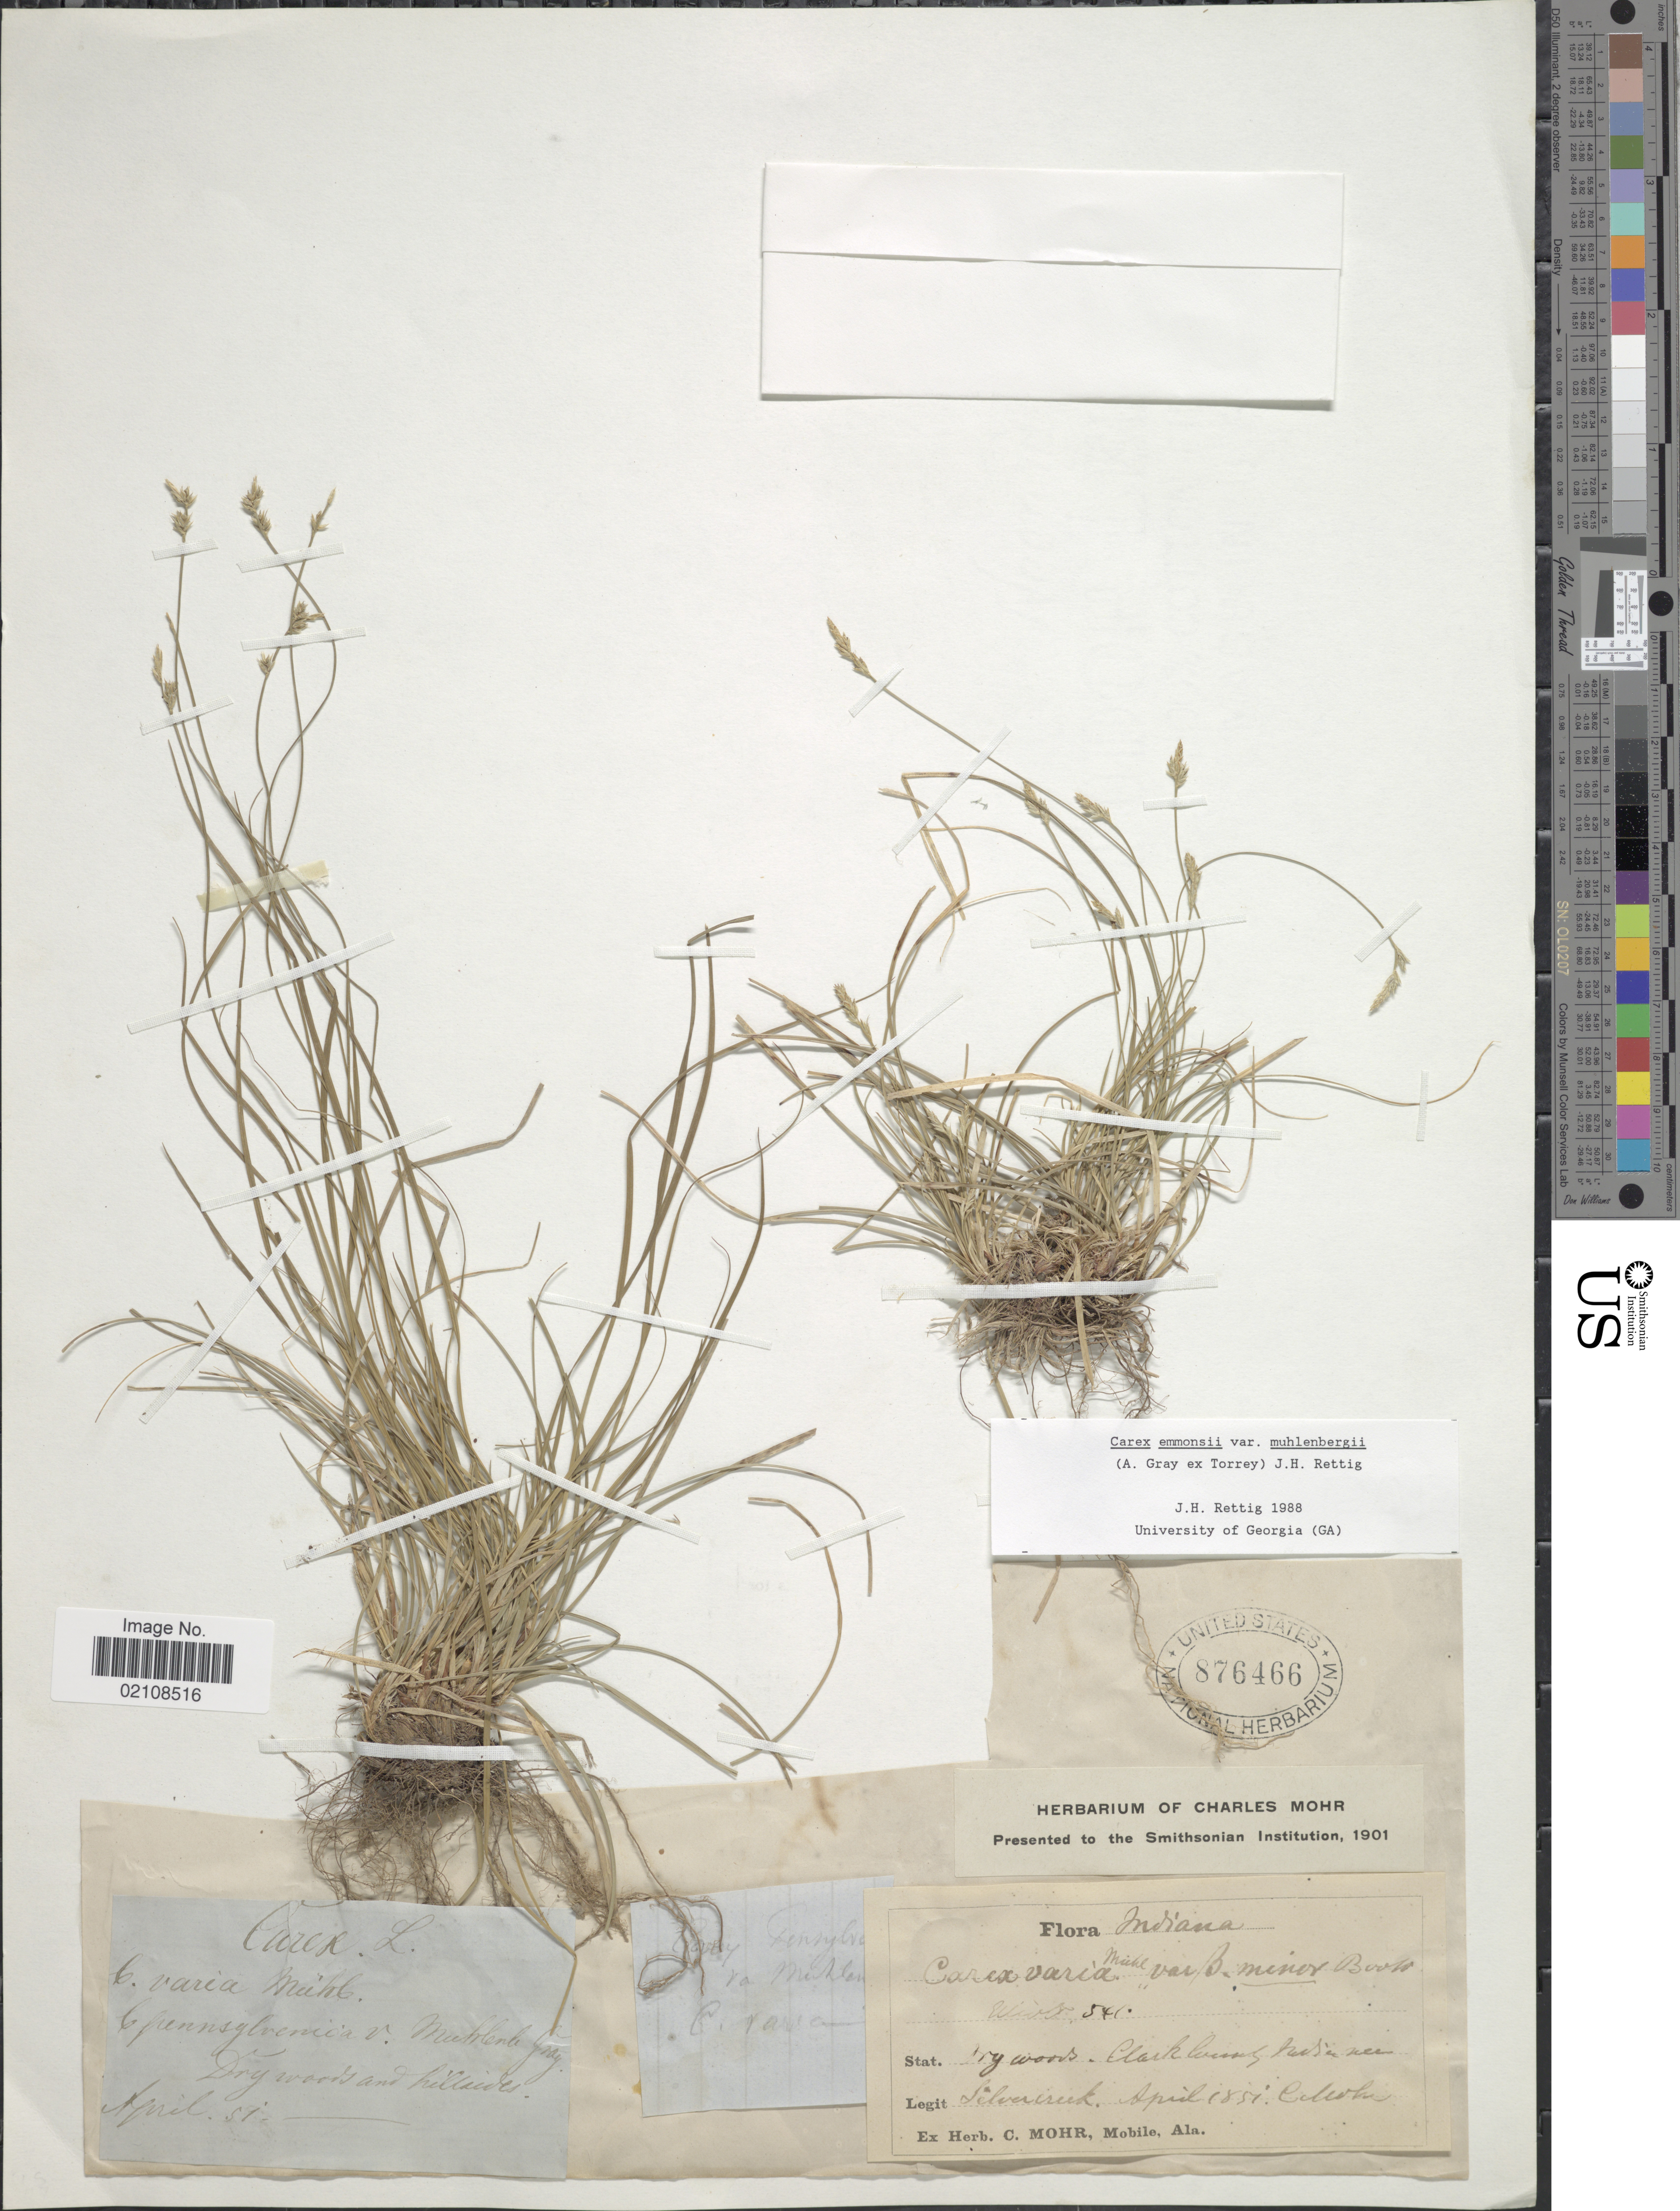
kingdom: Plantae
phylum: Tracheophyta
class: Liliopsida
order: Poales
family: Cyperaceae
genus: Carex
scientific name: Carex albicans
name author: Willd. ex Spreng.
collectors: C. T. Mohr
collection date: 1851-04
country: United States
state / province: Indiana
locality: Silver Creek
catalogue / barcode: US 876466